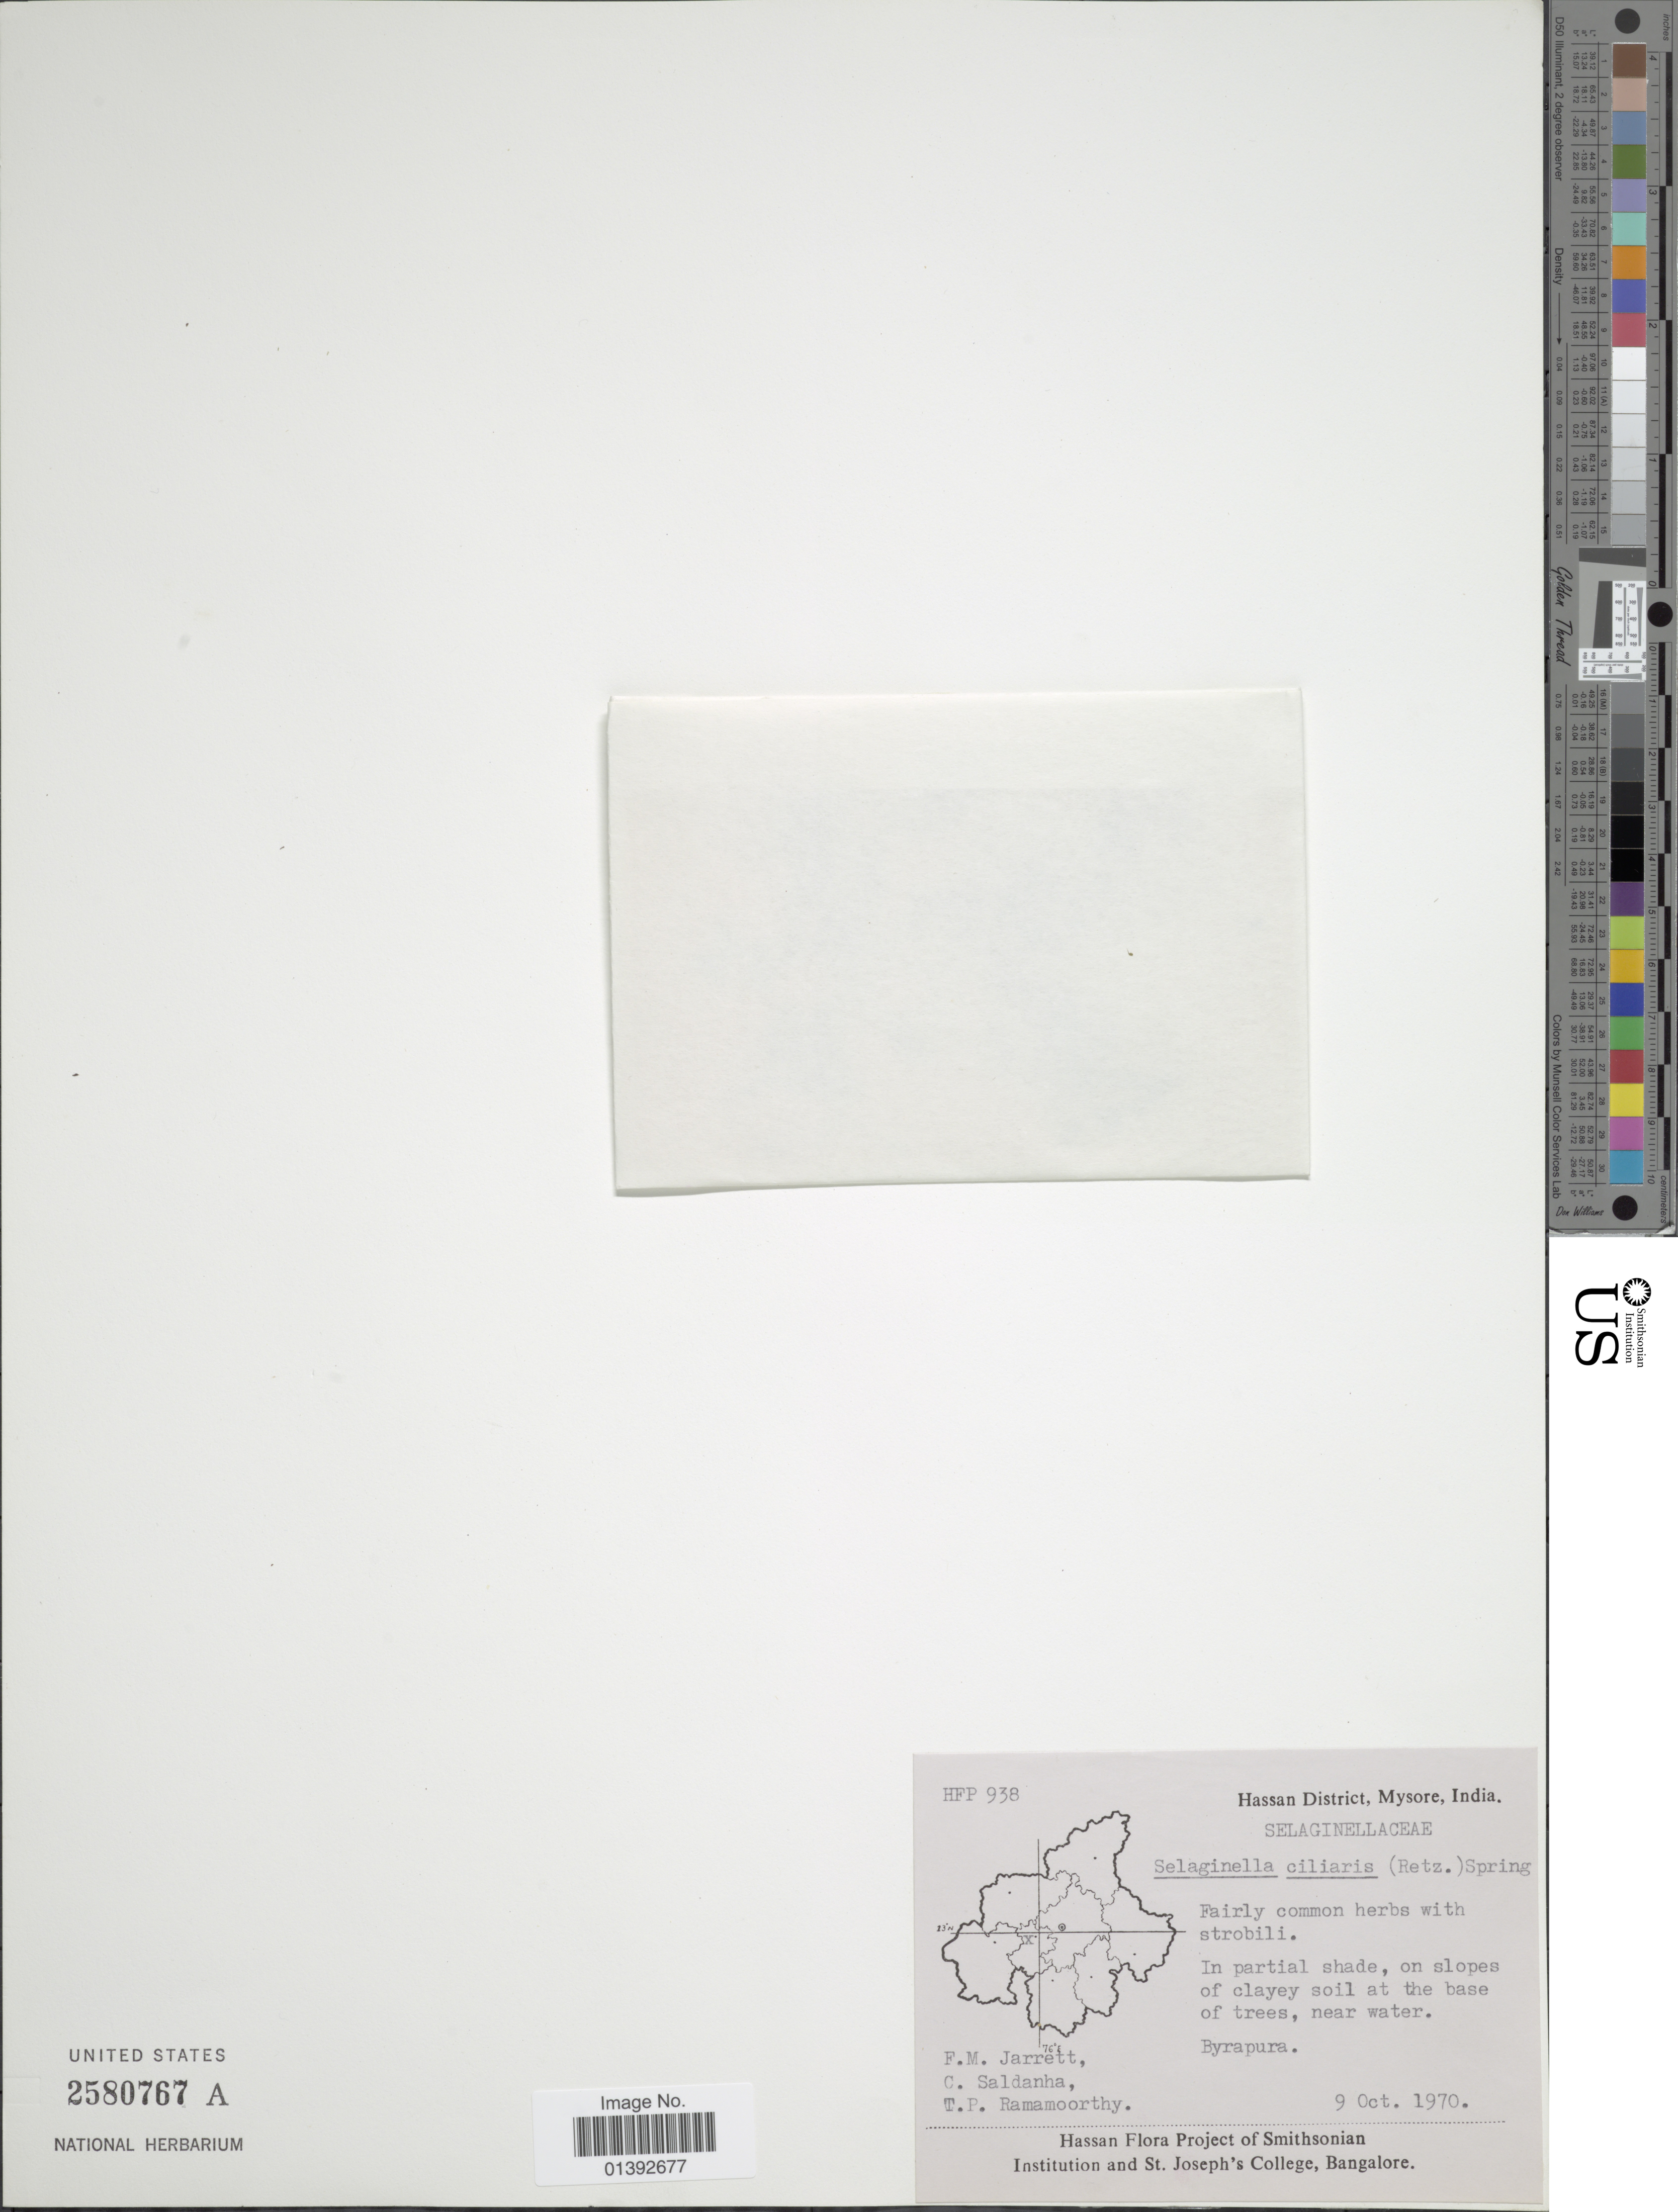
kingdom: Plantae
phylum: Tracheophyta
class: Lycopodiopsida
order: Selaginellales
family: Selaginellaceae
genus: Selaginella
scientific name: Selaginella ciliaris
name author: (Retz.) Spring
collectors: F. M. Jarrett, C. Saldanha & T. P. Ramamoorthy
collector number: HFP938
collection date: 1970-10-09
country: India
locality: Hassan District , Mysore, Byrapura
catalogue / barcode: US 2580767A